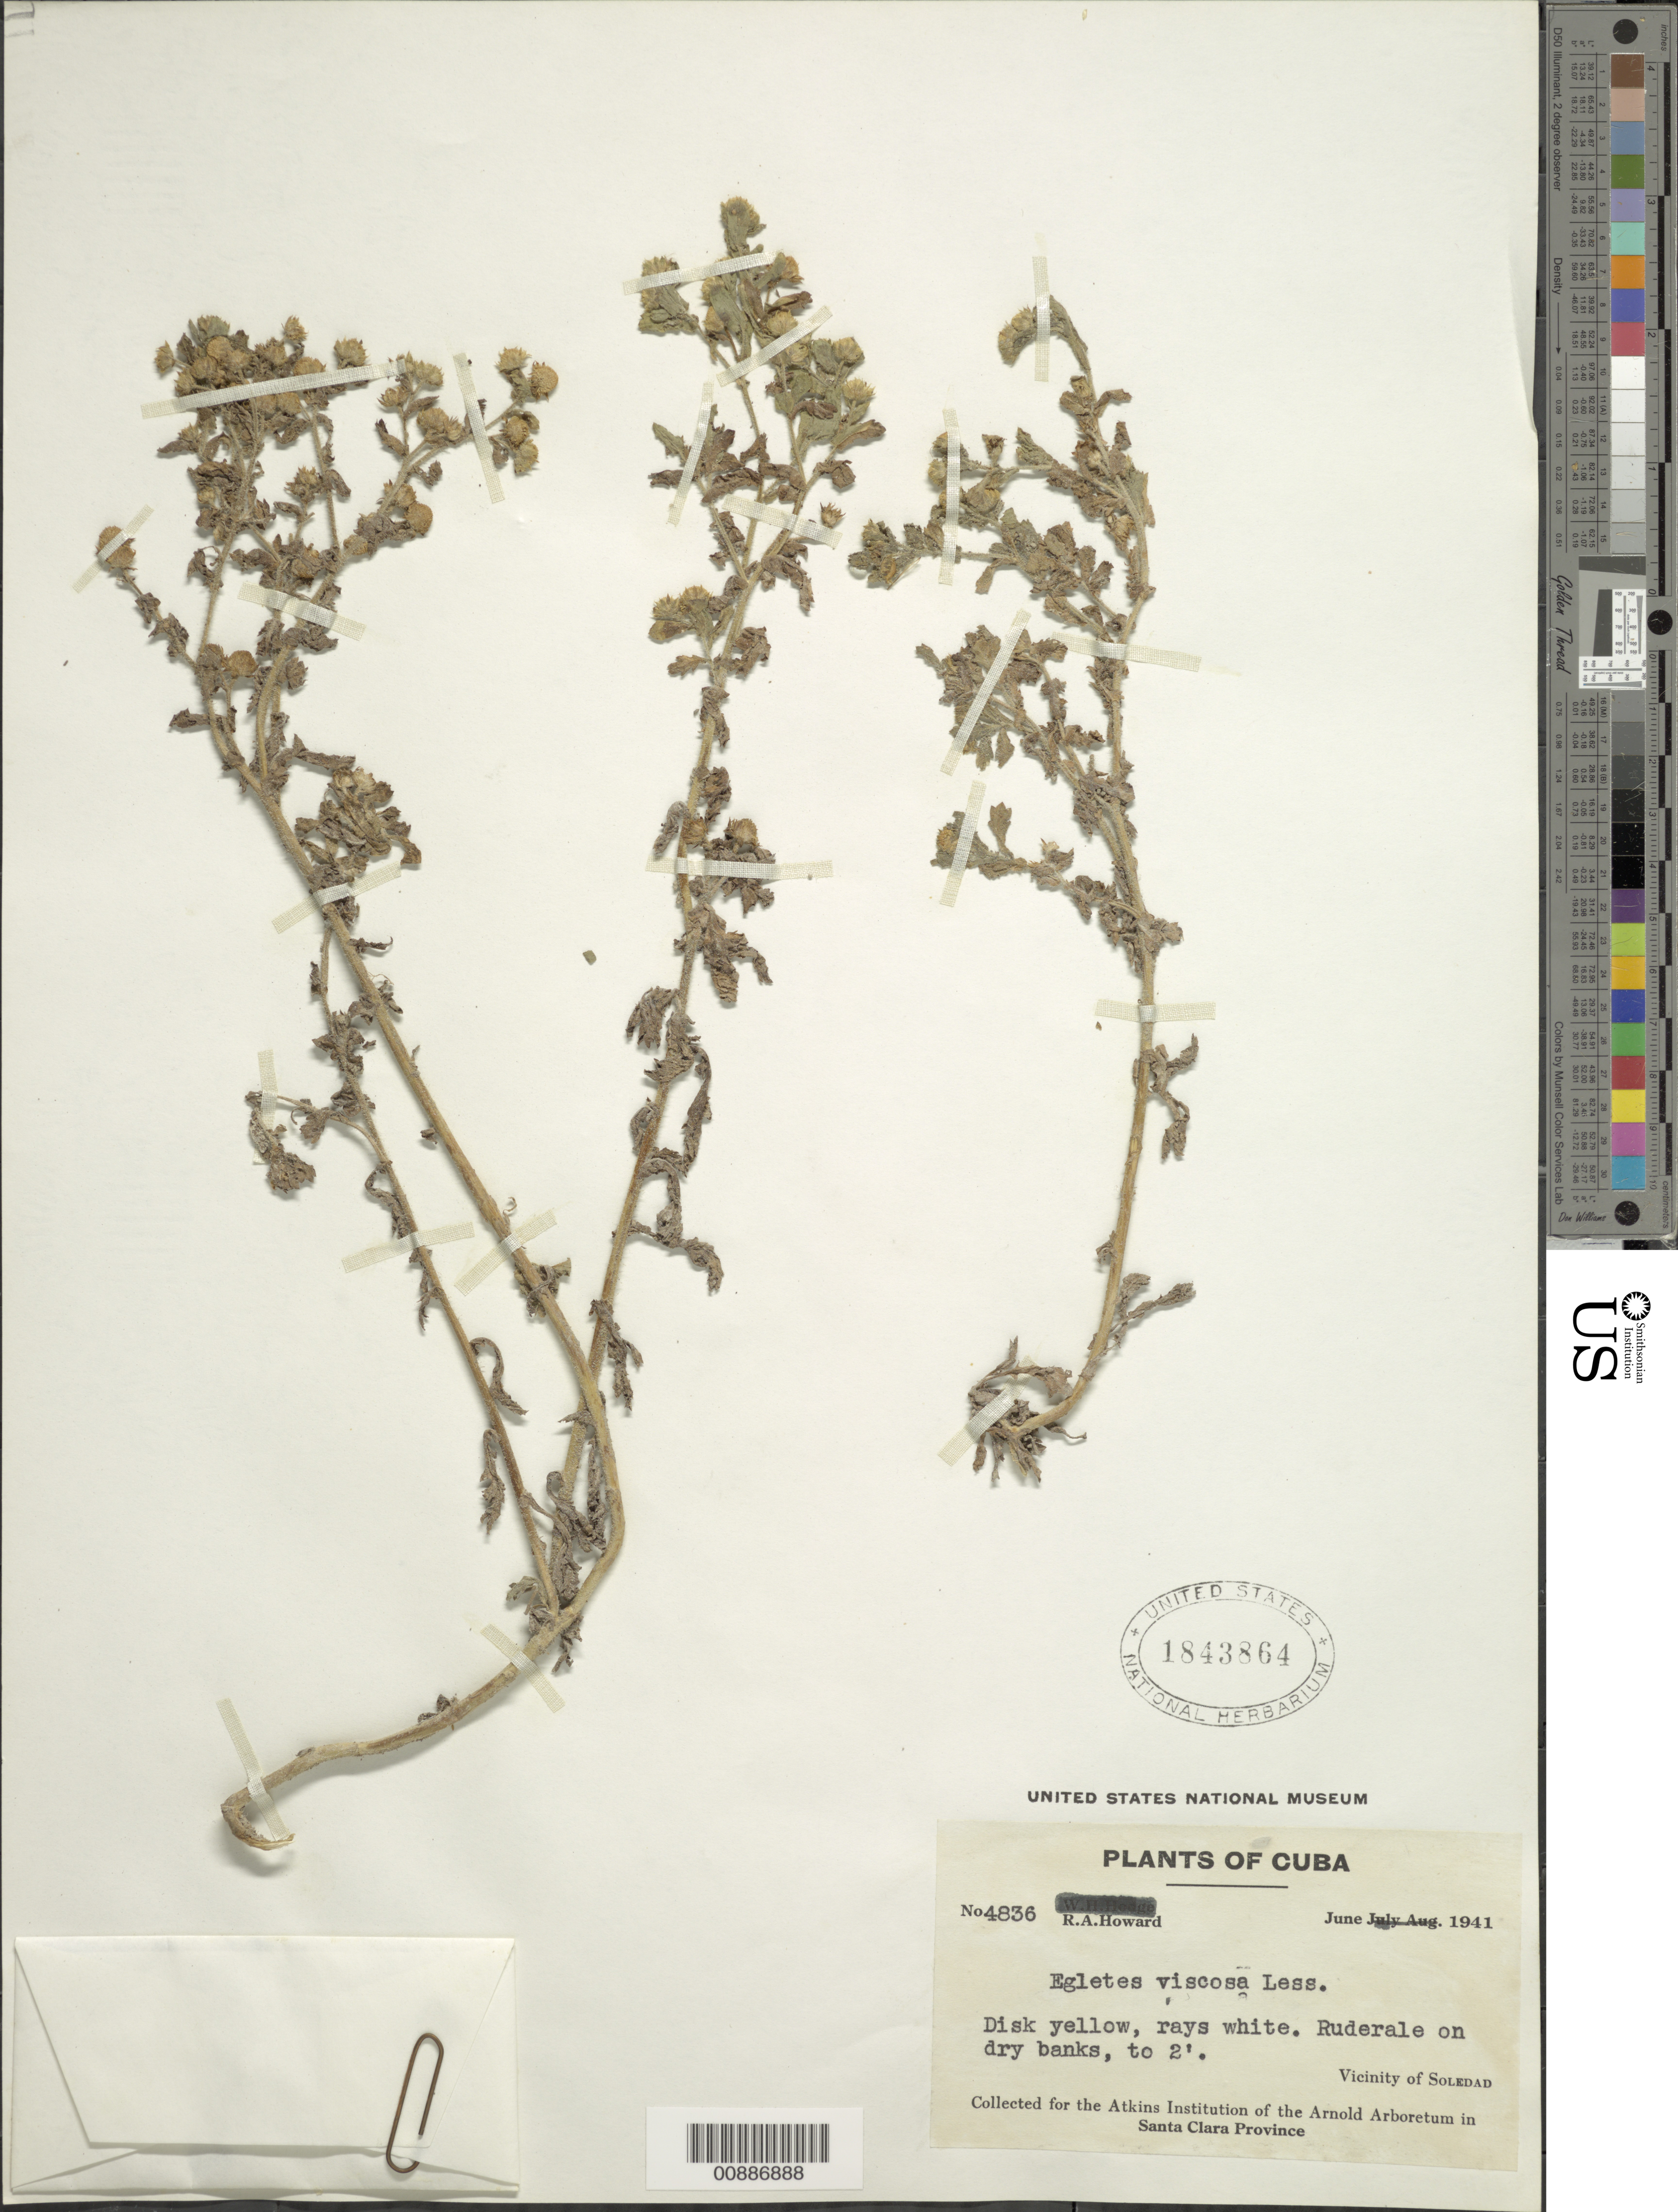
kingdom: Plantae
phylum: Tracheophyta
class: Magnoliopsida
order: Asterales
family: Asteraceae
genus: Egletes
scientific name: Egletes viscosa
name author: (L.) Less.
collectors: R. A. Howard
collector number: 4836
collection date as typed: Jun 1941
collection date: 1941-06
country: Cuba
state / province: Las Villas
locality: Vicinity of Soledad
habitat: Dry banks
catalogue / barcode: US 1843864